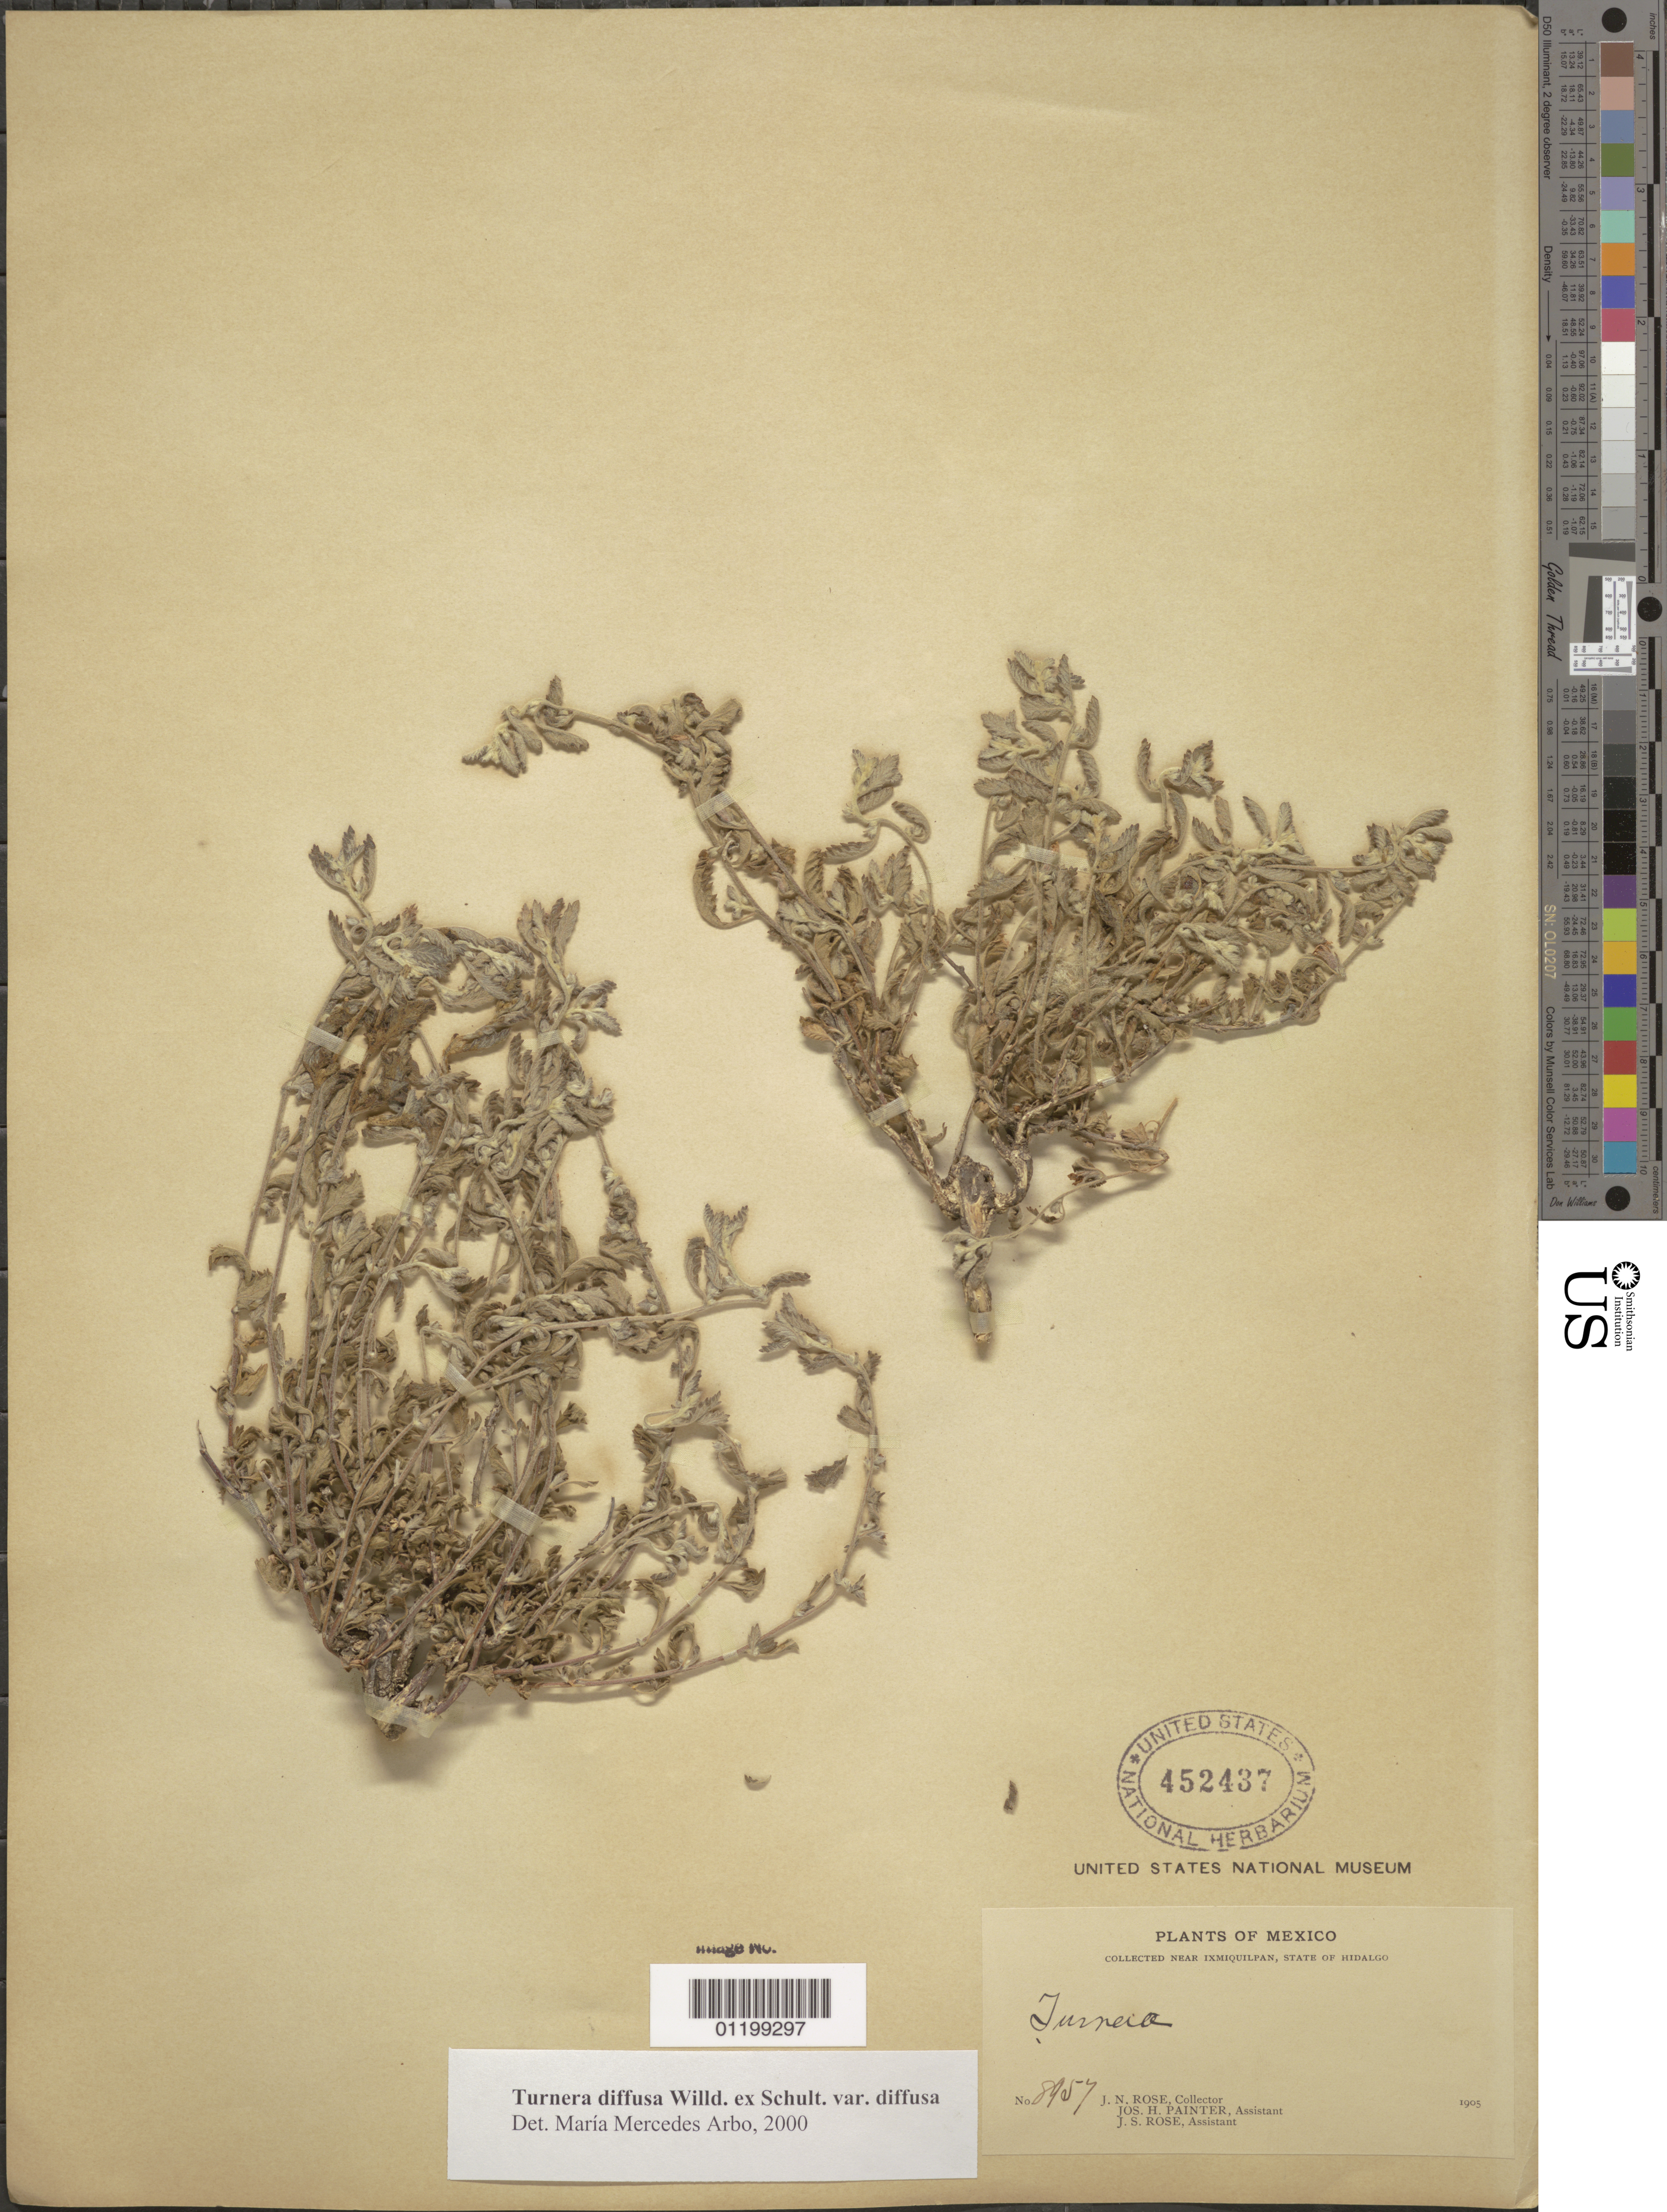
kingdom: Plantae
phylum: Tracheophyta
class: Magnoliopsida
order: Malpighiales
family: Turneraceae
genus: Turnera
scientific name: Turnera diffusa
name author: Willd. ex Schult.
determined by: Arbo, M. M.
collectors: J. N. Rose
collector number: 8957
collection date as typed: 1905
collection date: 1905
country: Mexico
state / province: Hidalgo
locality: Near Ixmiquilpan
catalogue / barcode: US 452437